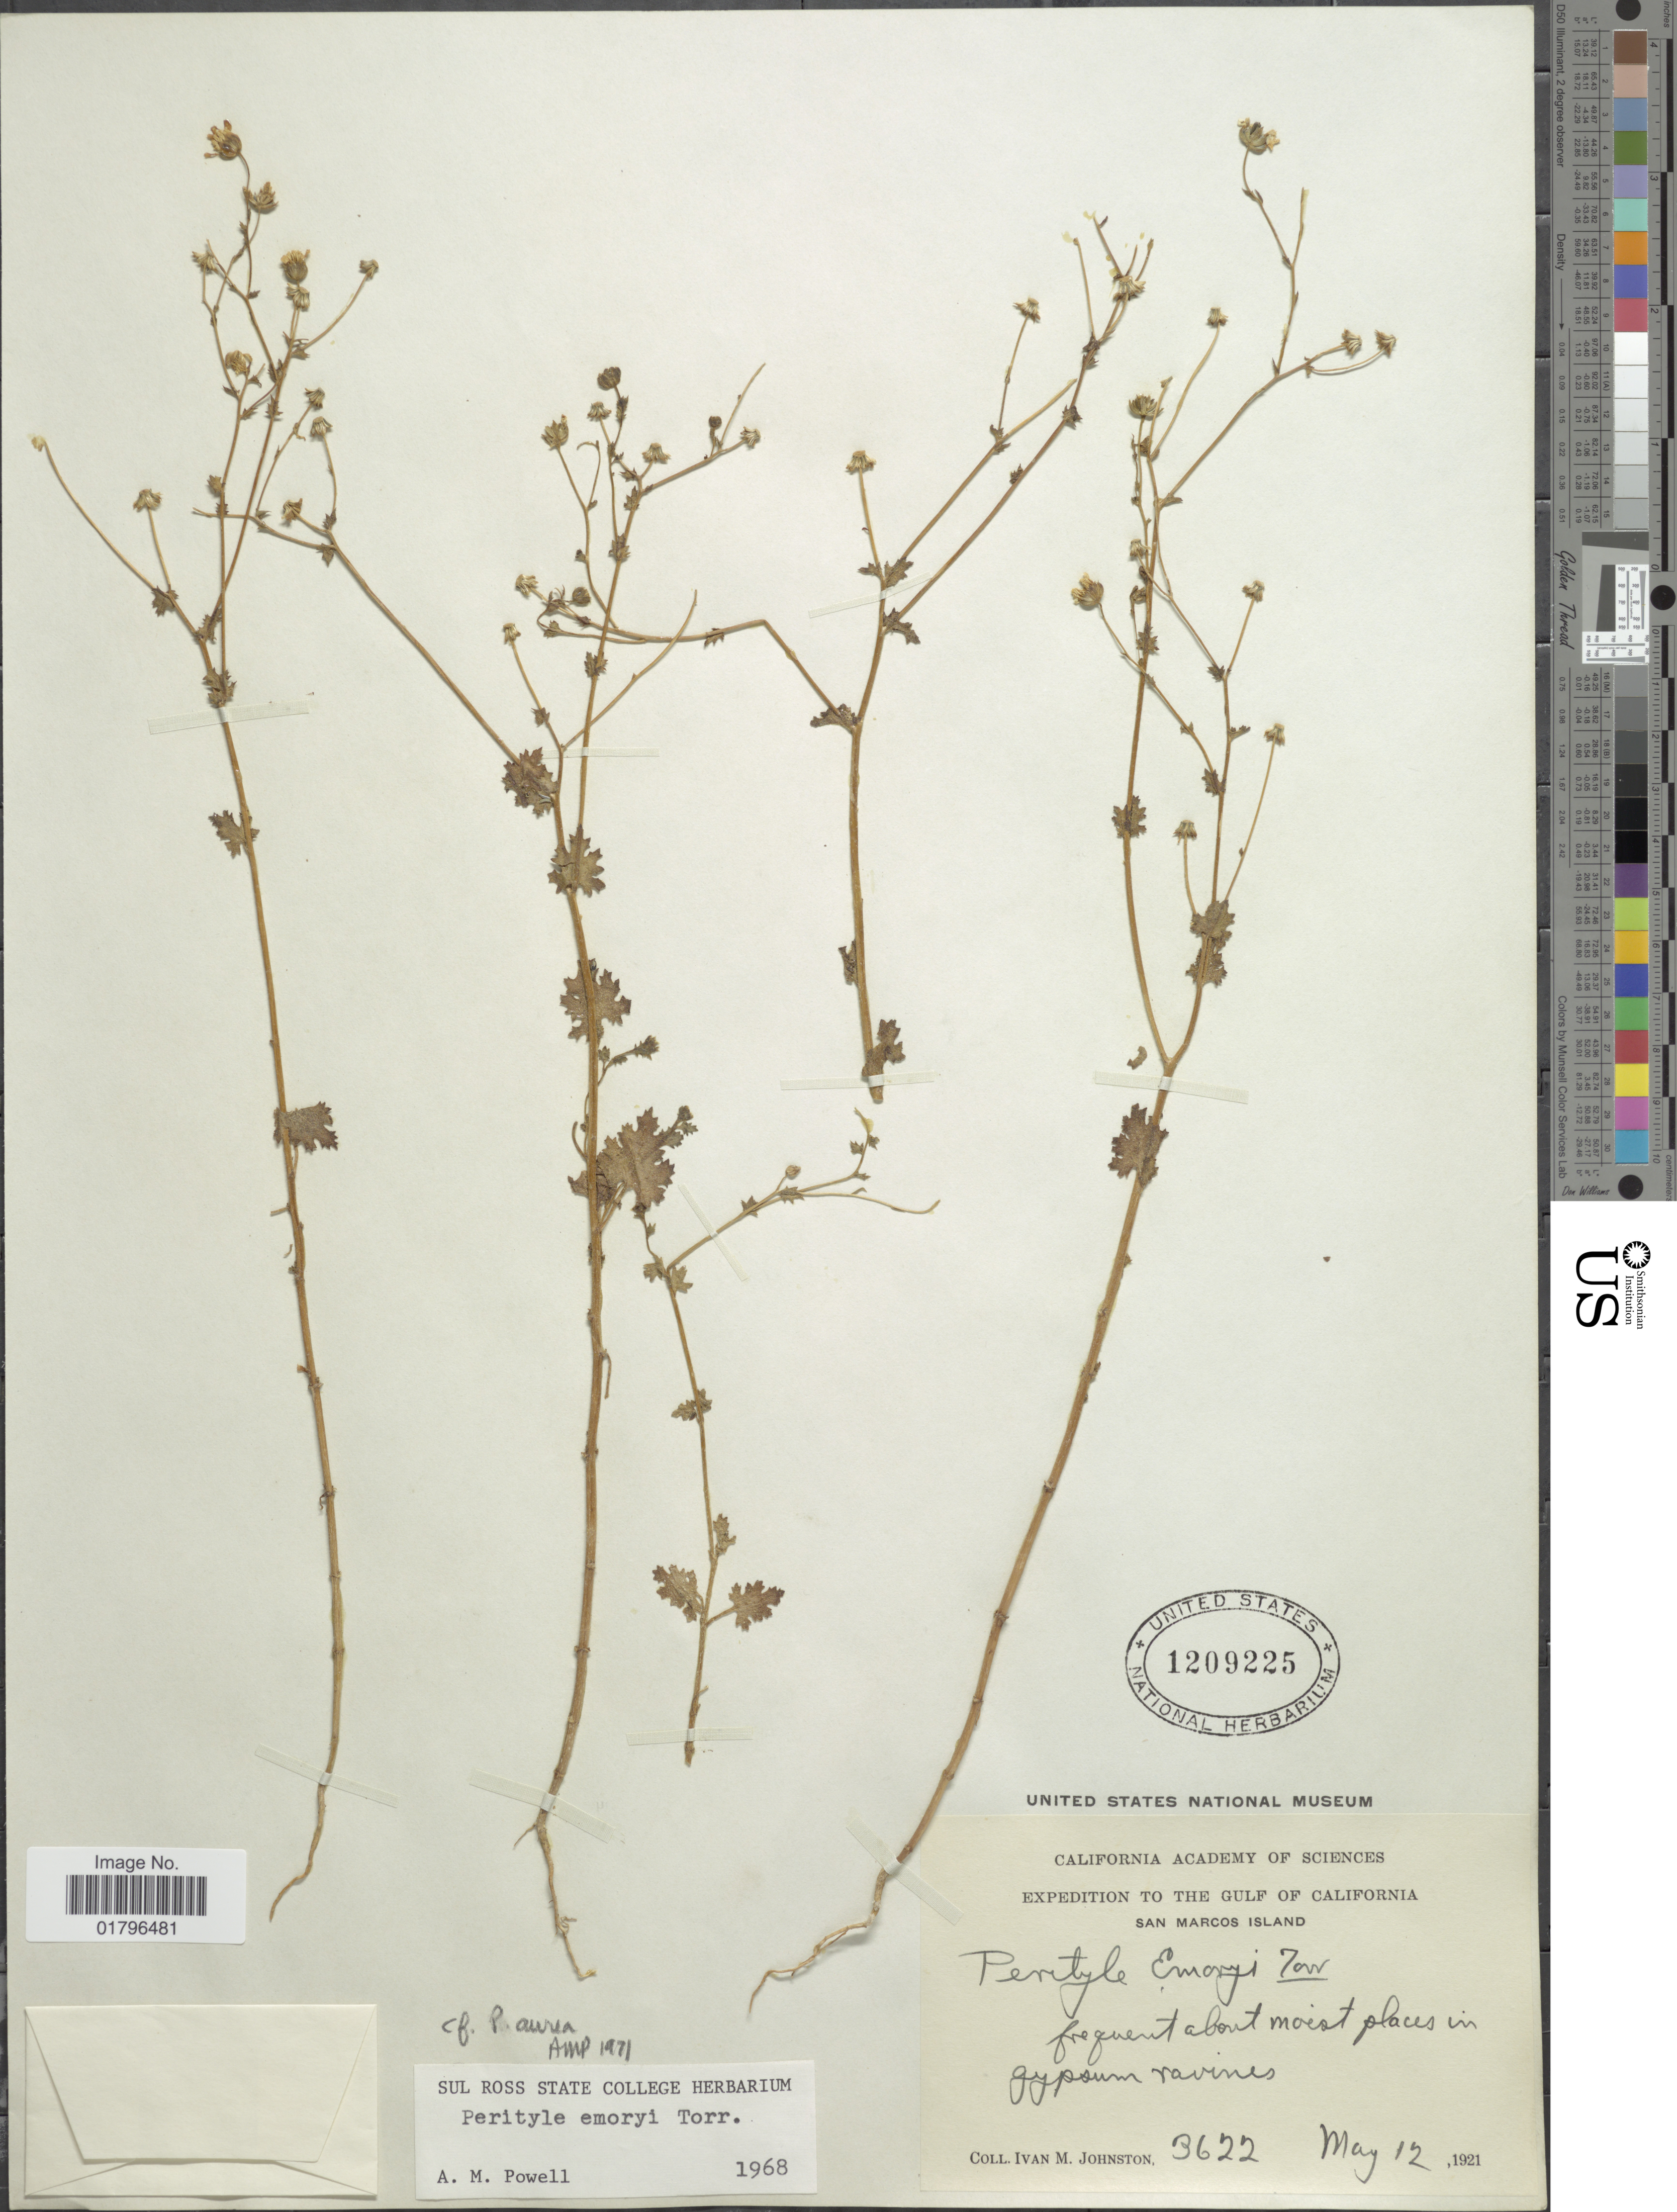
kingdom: Plantae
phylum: Tracheophyta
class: Magnoliopsida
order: Asterales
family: Asteraceae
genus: Perityle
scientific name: Perityle emoryi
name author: Torr.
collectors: I.M. Johnston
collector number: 3622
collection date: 1921-05-12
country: Mexico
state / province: Baja California Sur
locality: Gulf of California, San Marcos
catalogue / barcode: US 1209225